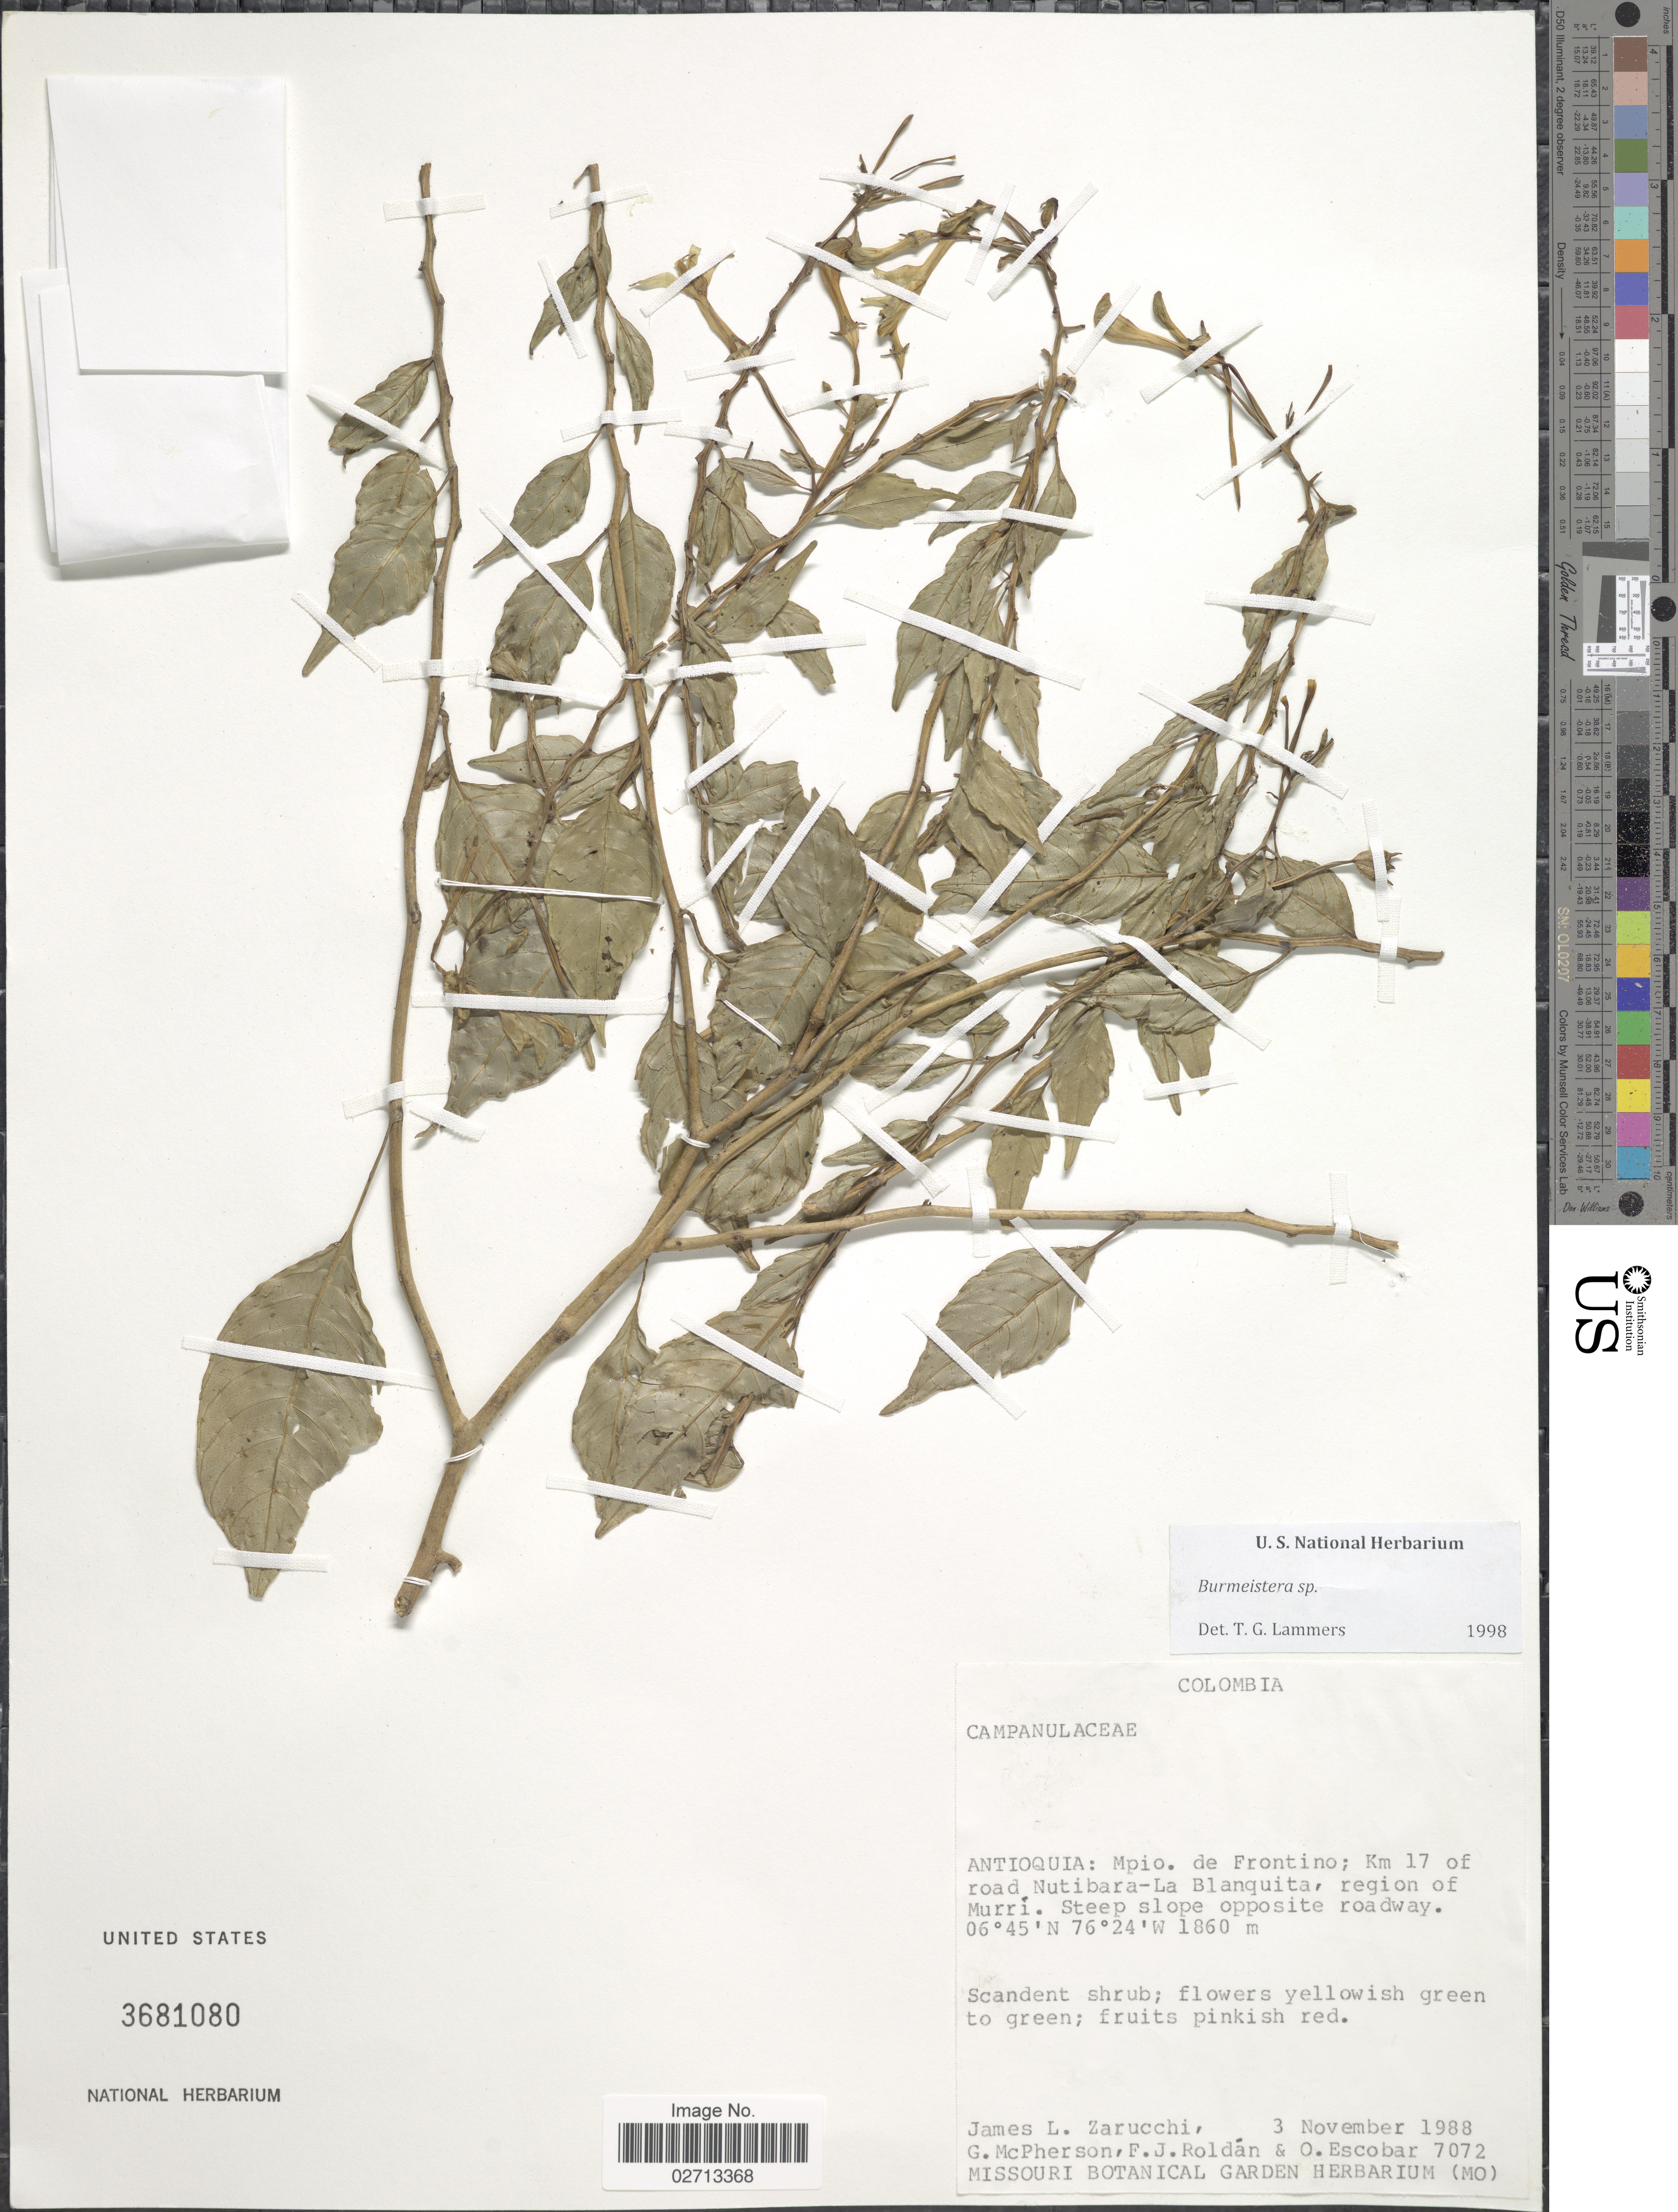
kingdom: Plantae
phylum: Tracheophyta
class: Magnoliopsida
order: Asterales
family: Campanulaceae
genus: Burmeistera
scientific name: Burmeistera sp.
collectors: J. L. Zarucchi, G. McPherson, F. J. Roldán & O. Escobar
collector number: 7072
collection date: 1988-11-03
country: Colombia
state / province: Antioquia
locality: Mpio. de Frontino; Km 17 of road Nutibara-La Blanquita, region of Murrí.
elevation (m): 1860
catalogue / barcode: US 3681080